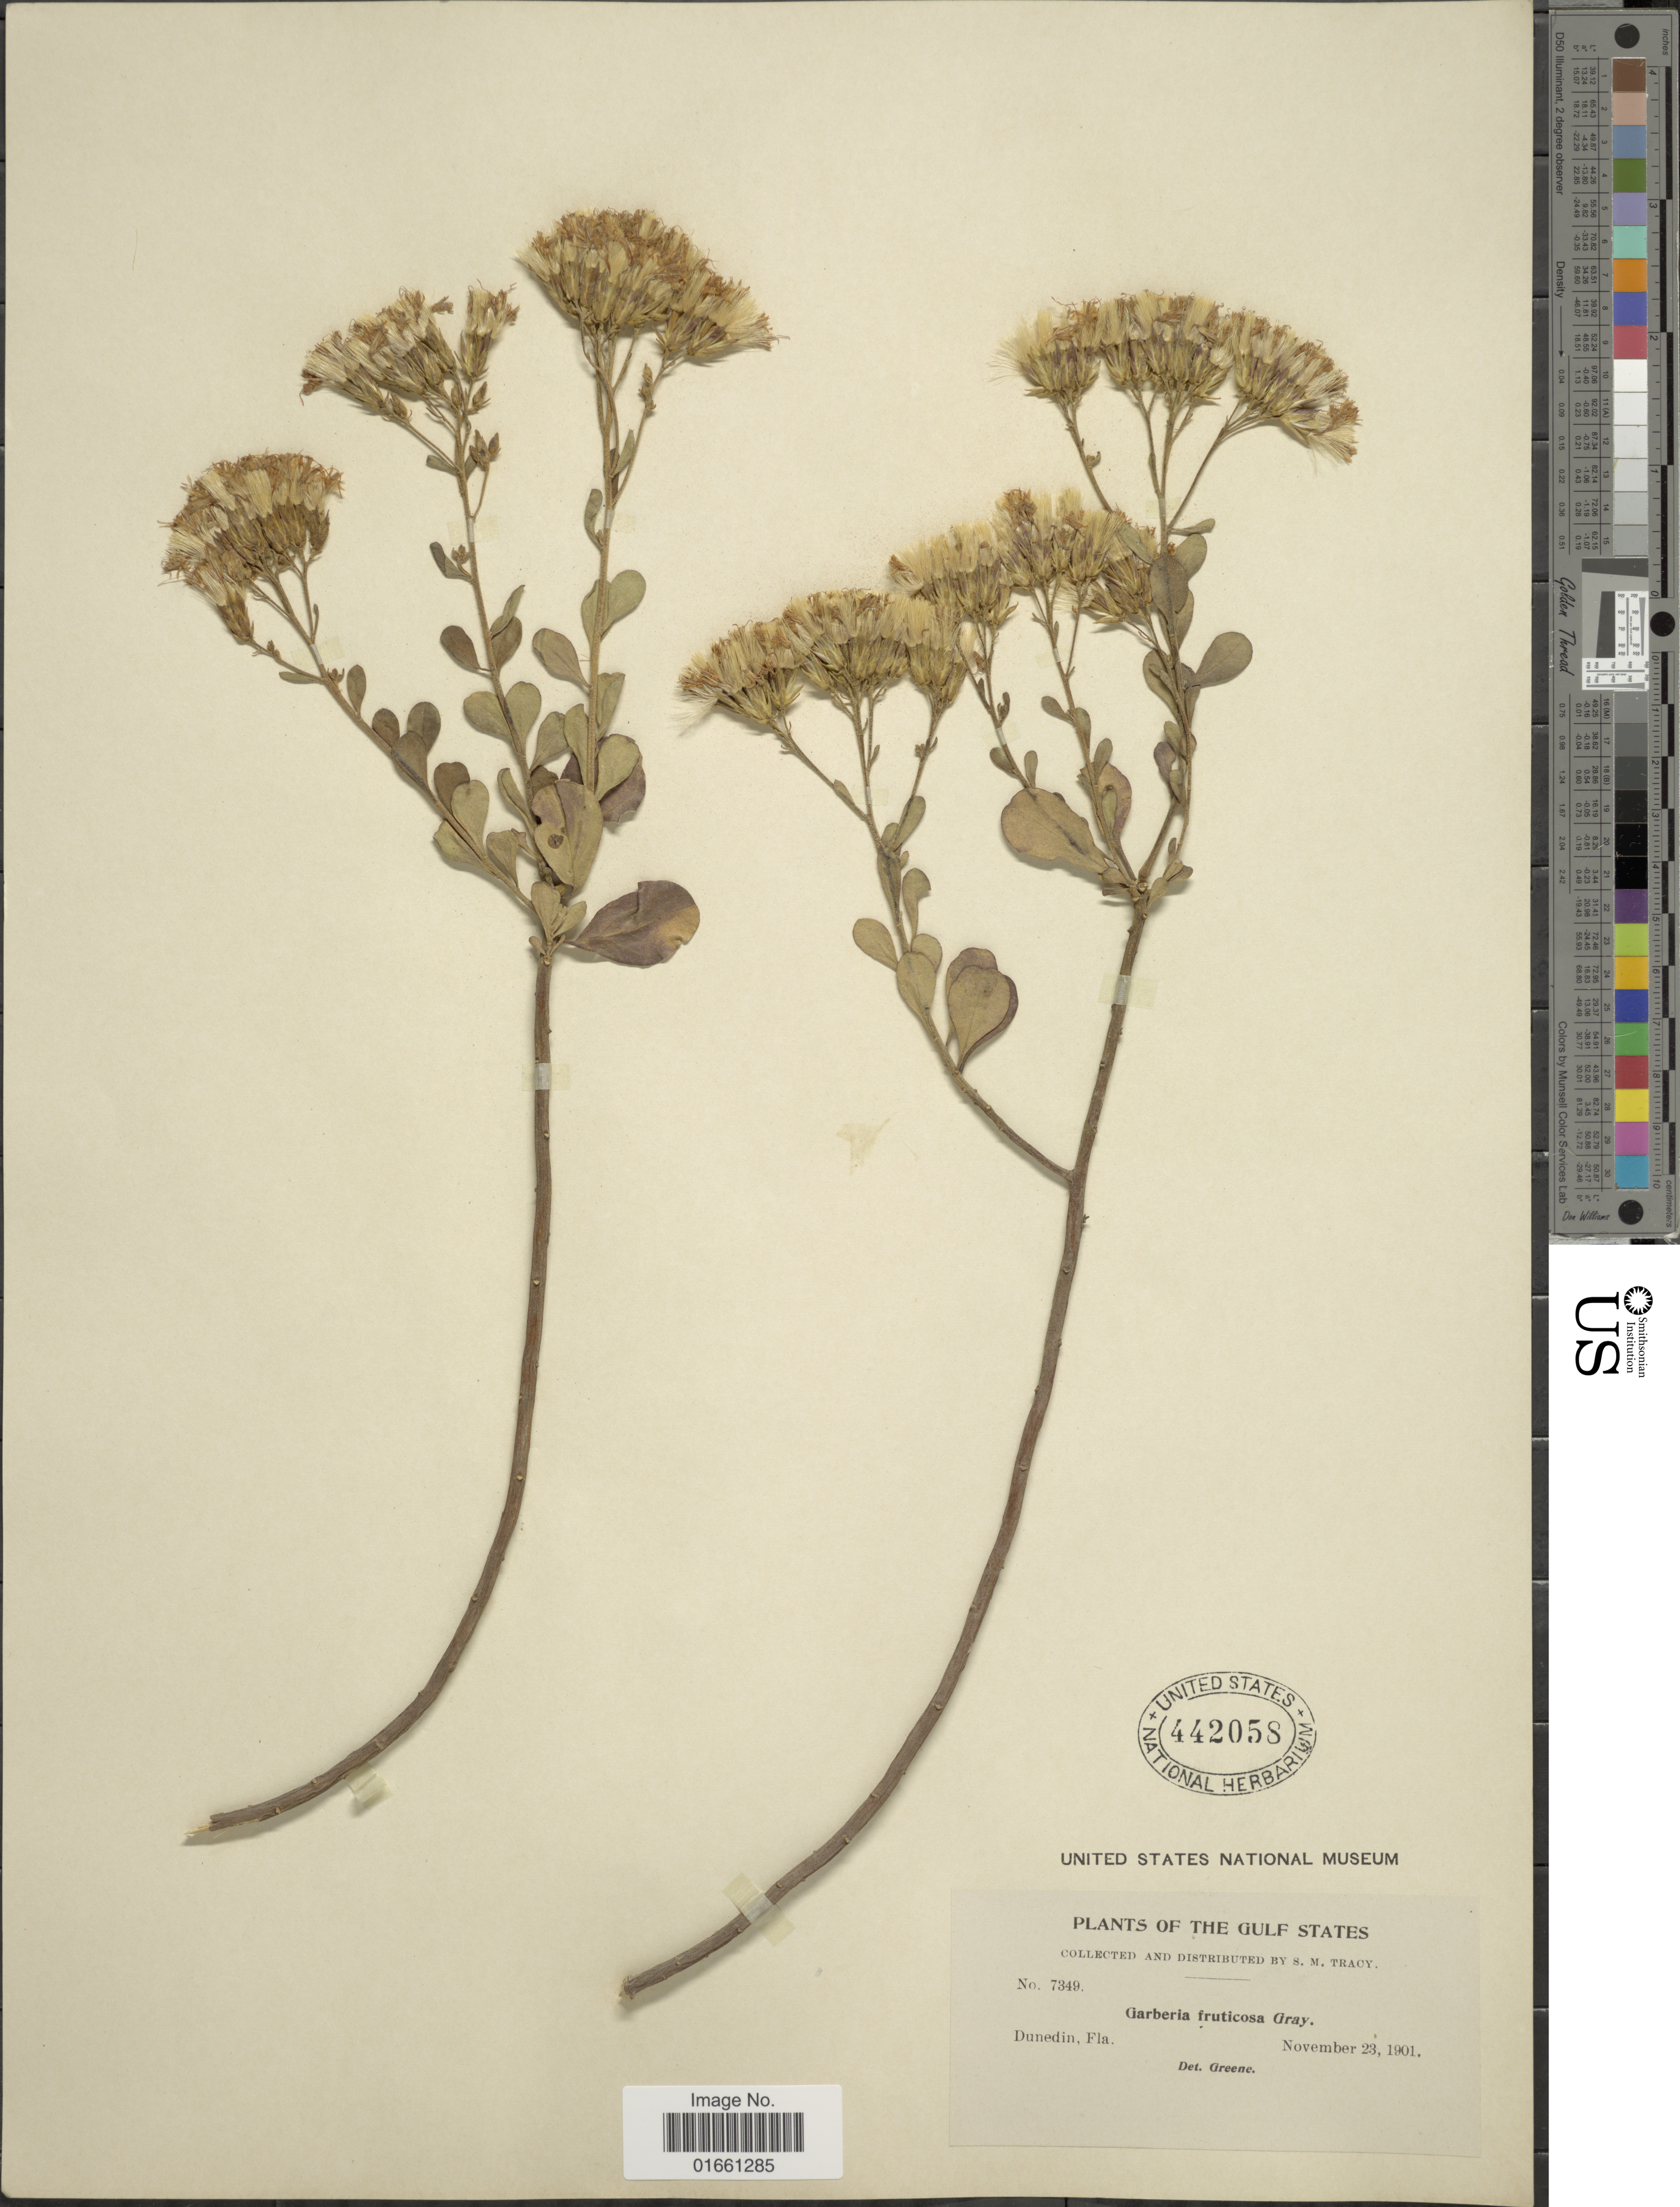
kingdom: Plantae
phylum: Tracheophyta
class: Magnoliopsida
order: Asterales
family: Asteraceae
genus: Garberia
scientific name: Garberia heterophylla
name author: (W. Bartram) Merr. & F. Harper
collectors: S. M. Tracy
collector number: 7349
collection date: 1901-11-23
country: United States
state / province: Florida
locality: The Gulf States, Dunedin.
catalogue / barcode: US 442058